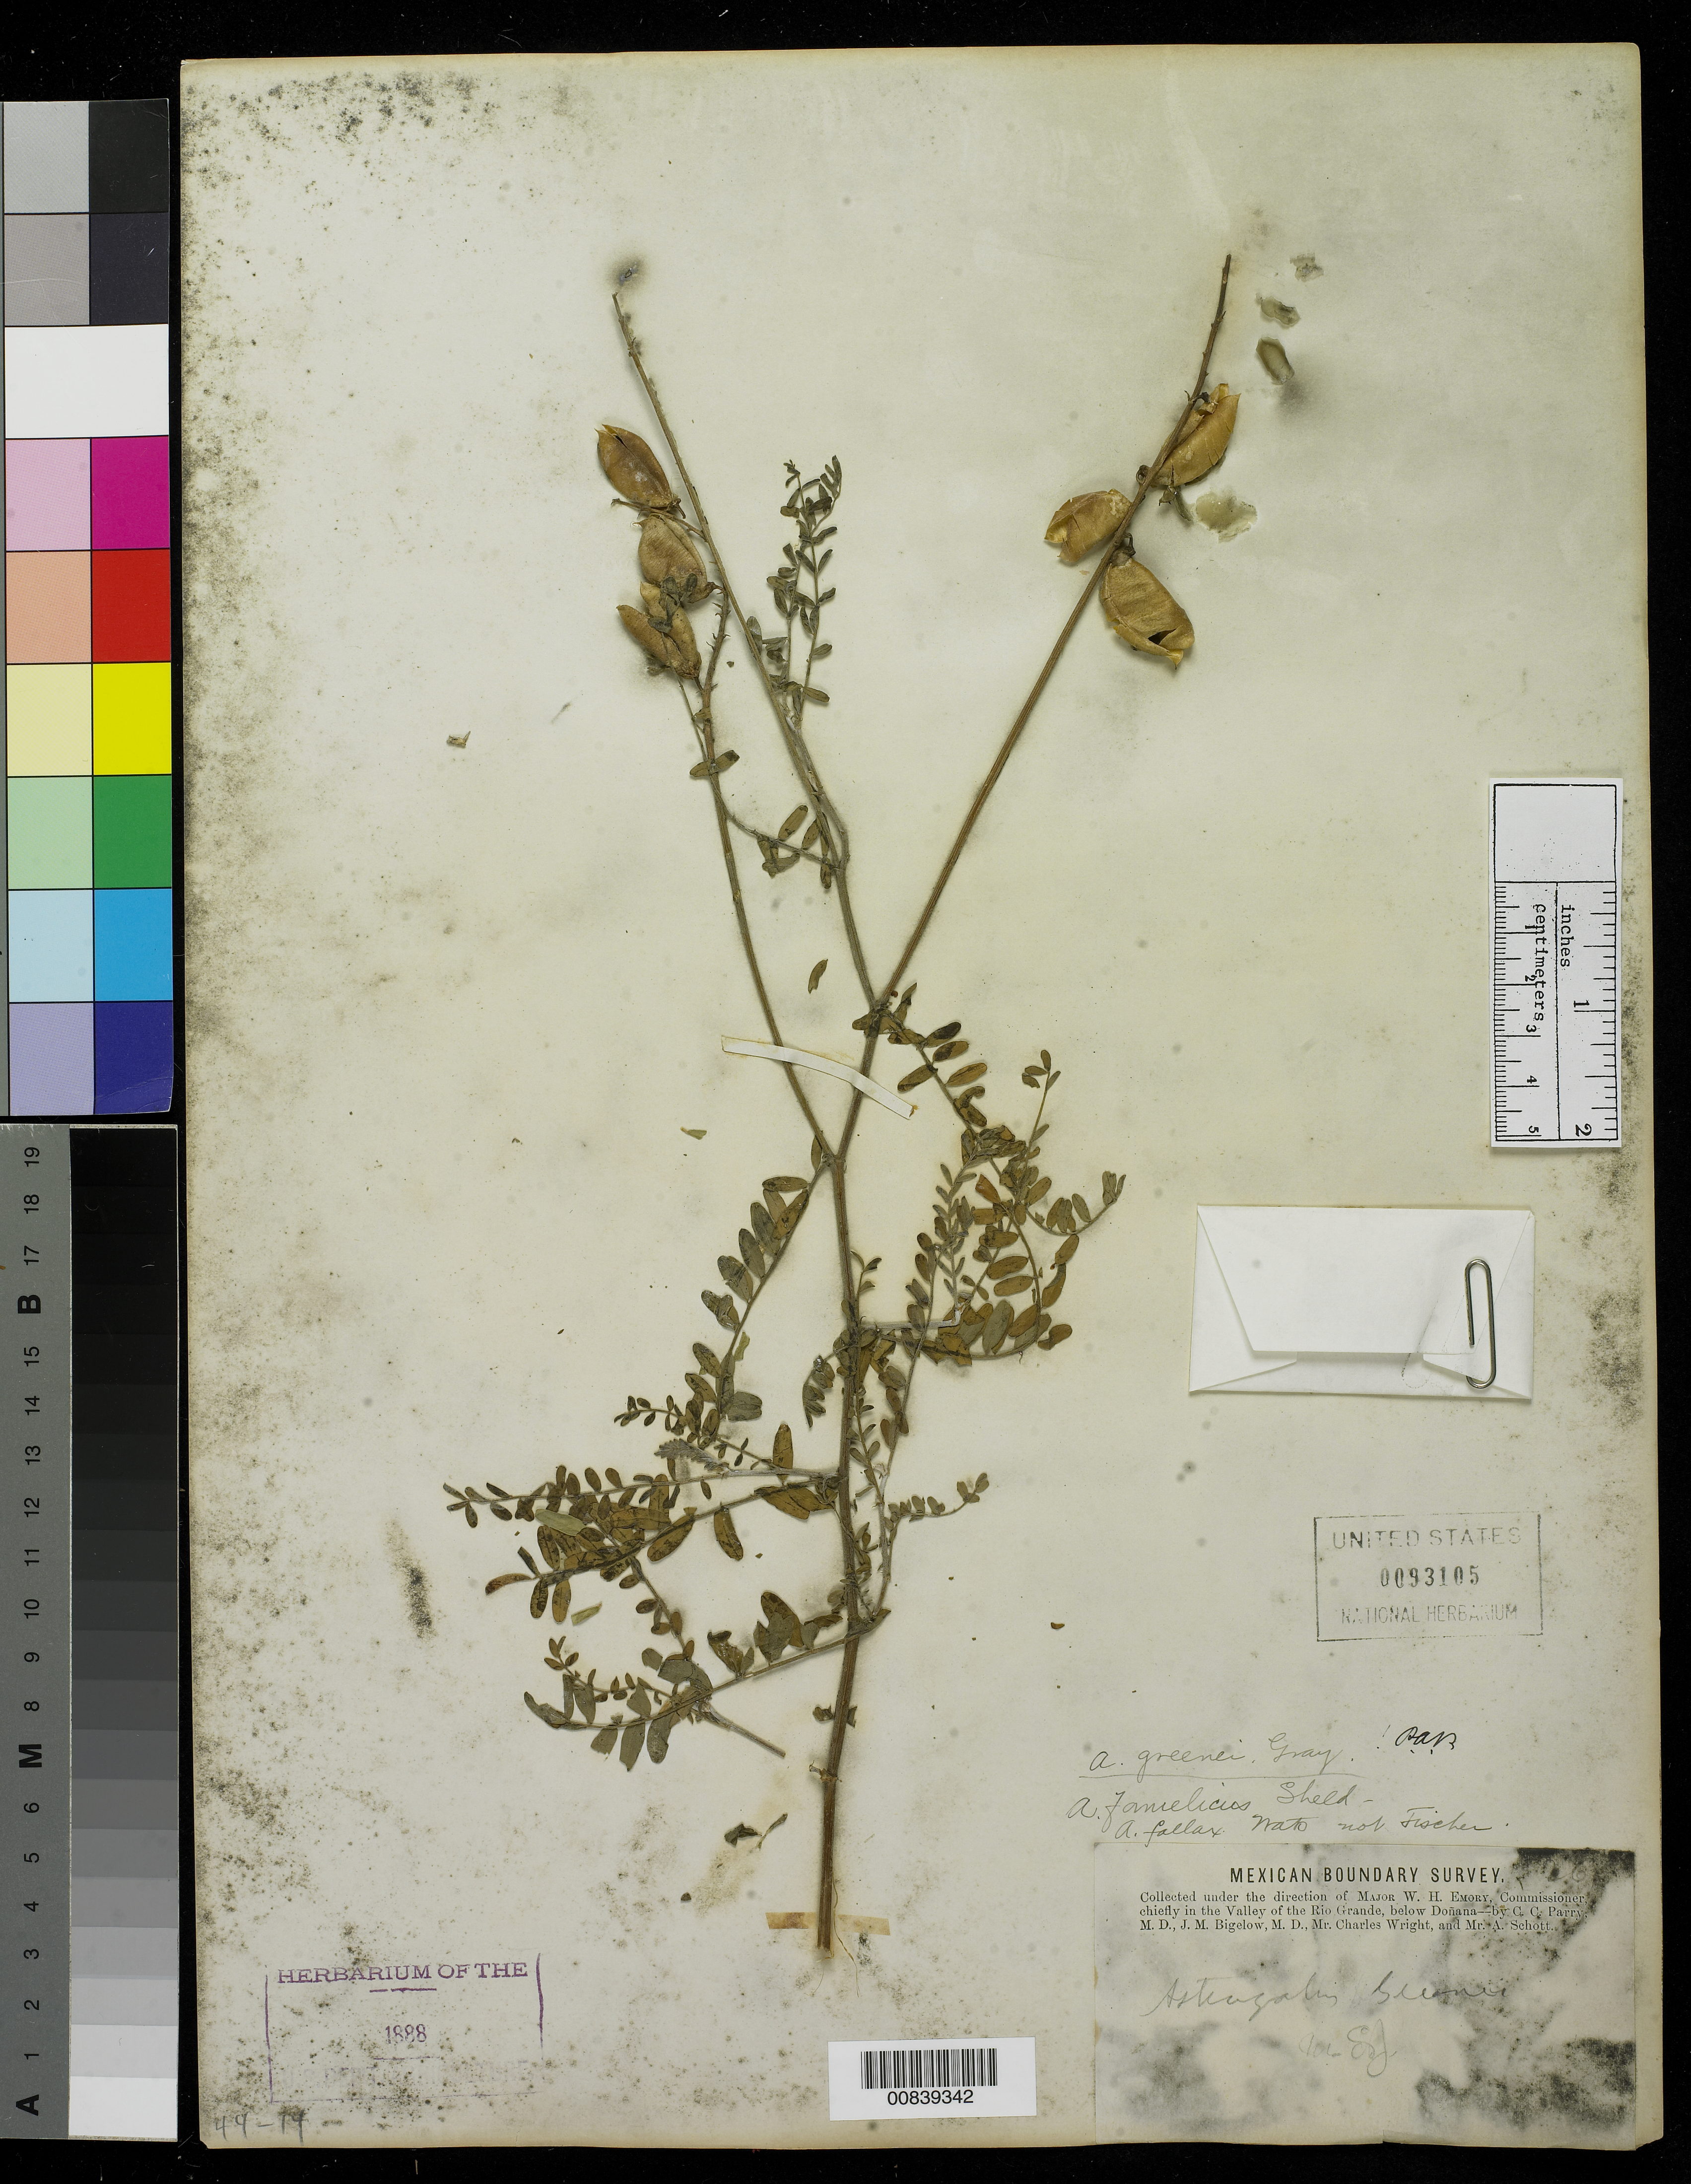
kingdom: Plantae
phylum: Tracheophyta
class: Magnoliopsida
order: Fabales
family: Fabaceae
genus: Astragalus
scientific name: Astragalus hallii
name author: A. Gray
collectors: C. C. Parry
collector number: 266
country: United States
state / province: New Mexico / Texas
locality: Valley of the Rio Grande, below Doñana.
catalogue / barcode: US 93105